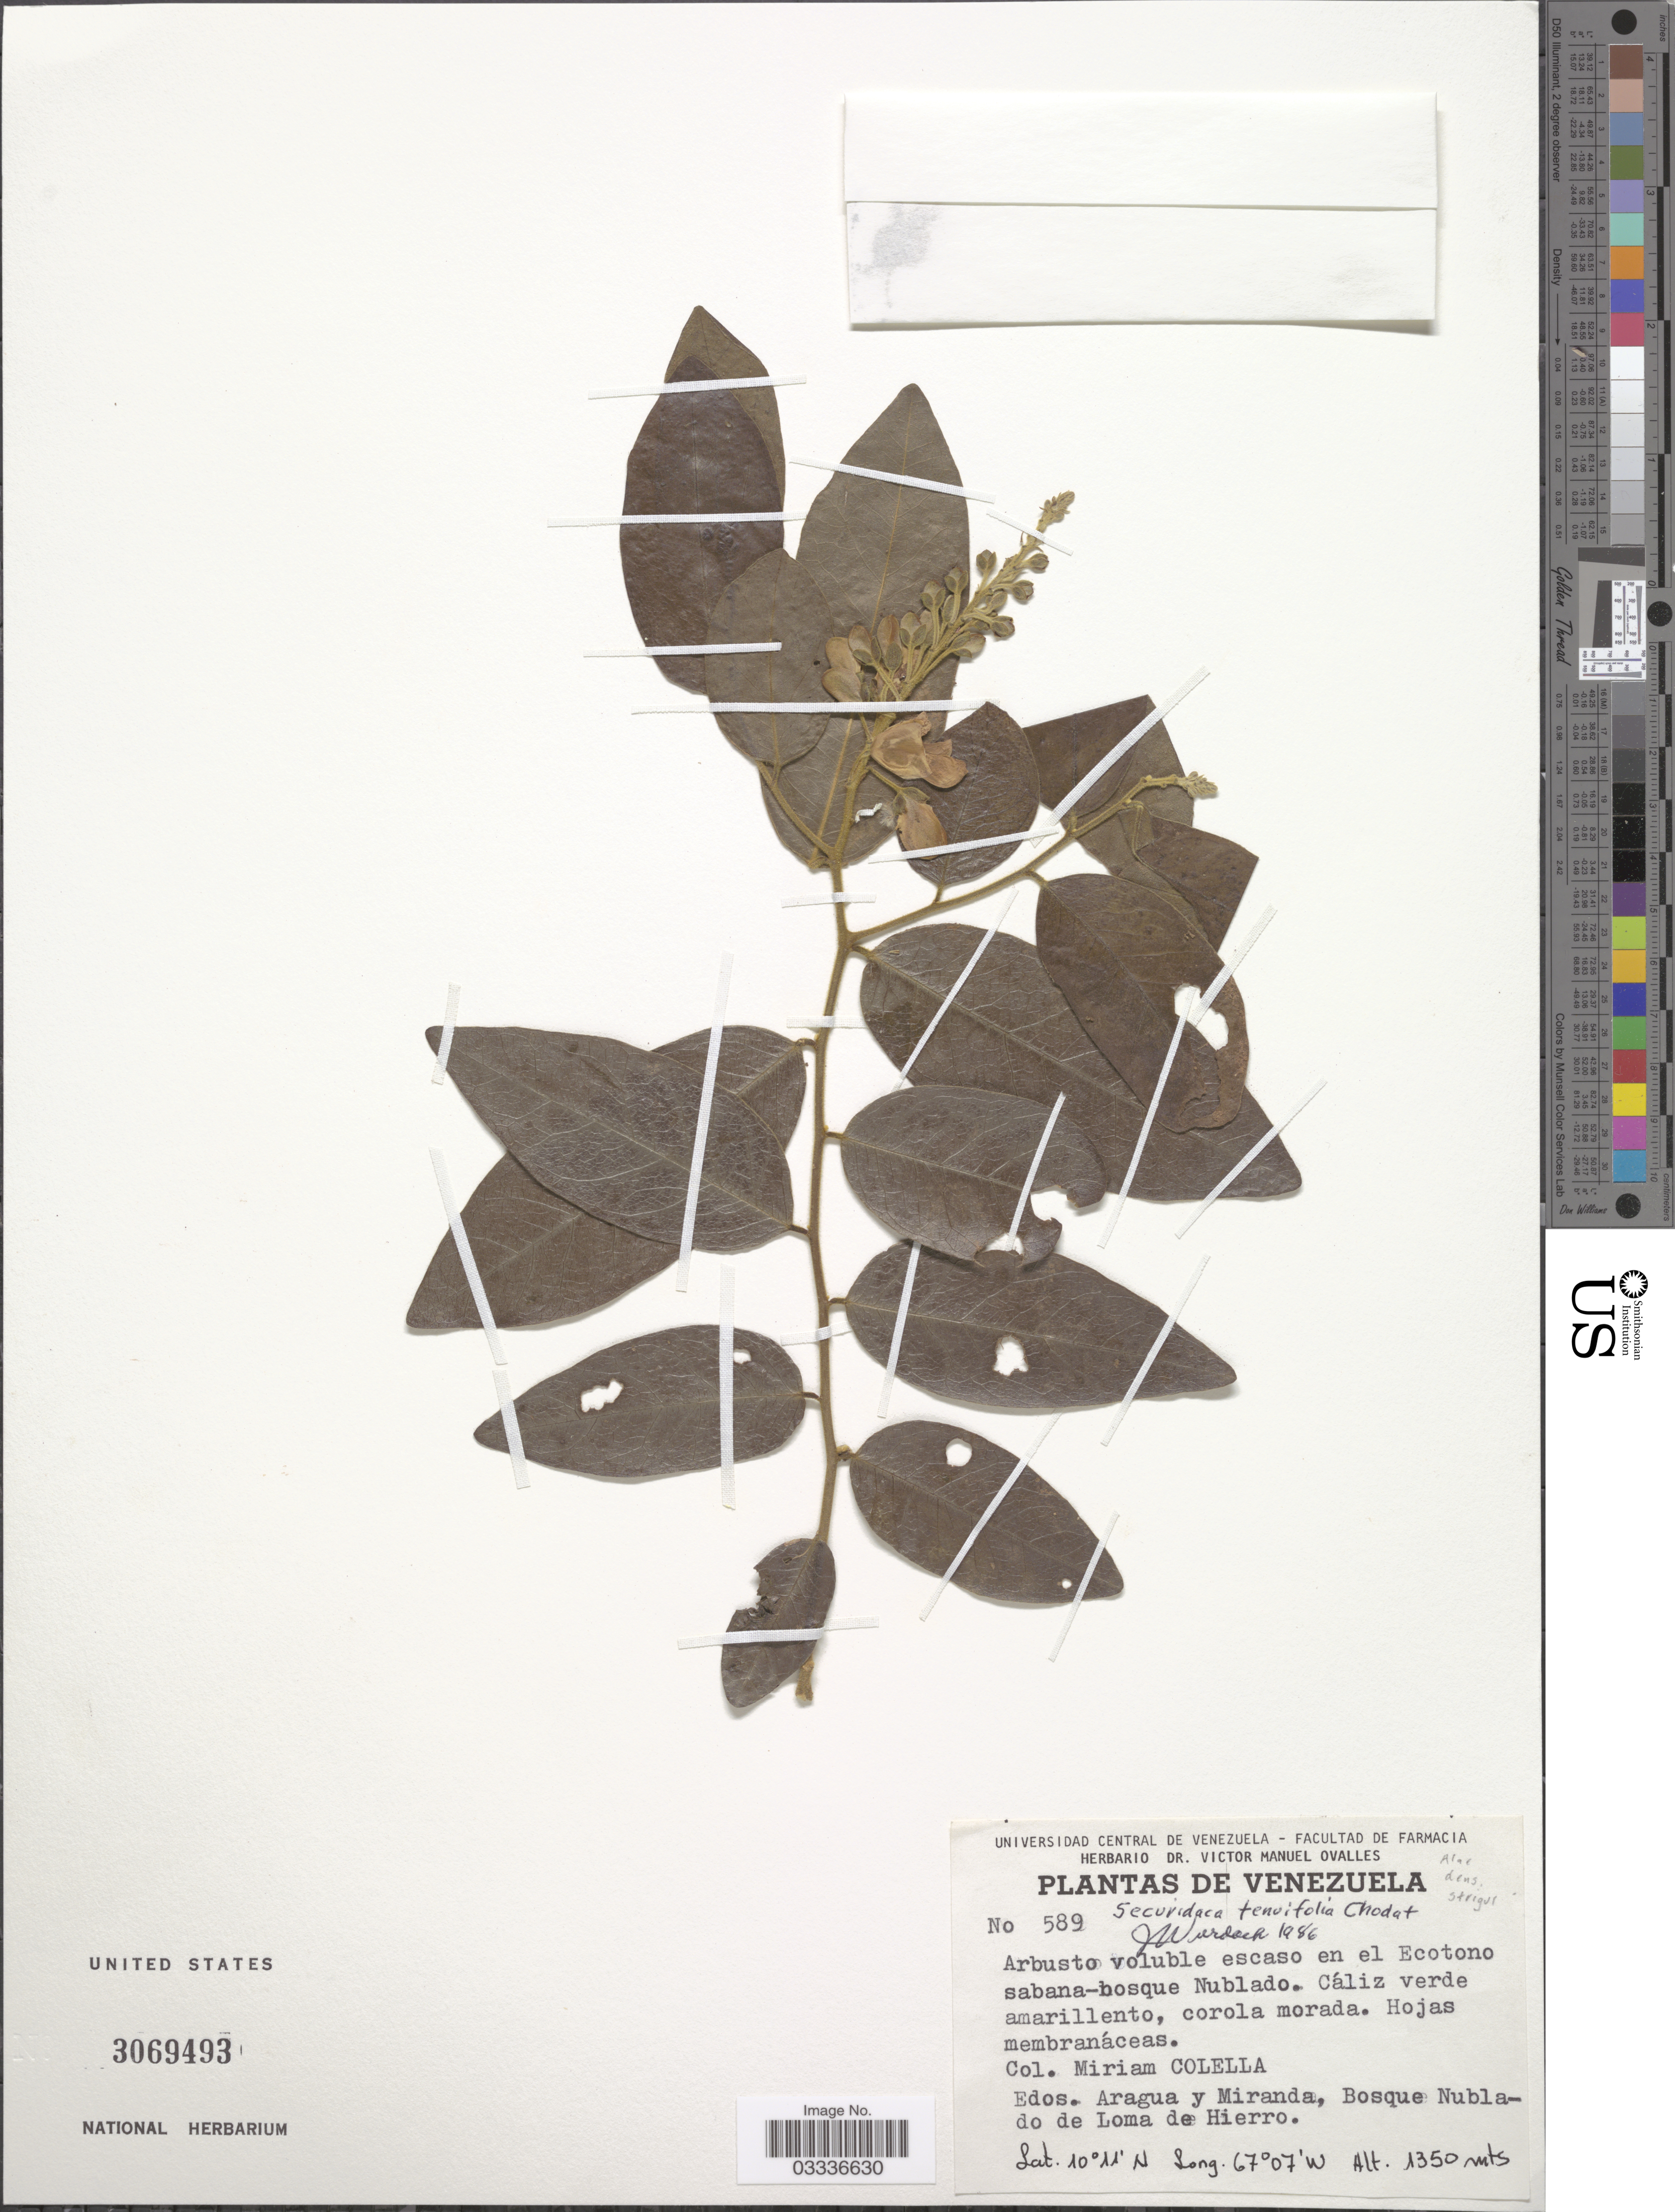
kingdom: Plantae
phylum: Tracheophyta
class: Magnoliopsida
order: Fabales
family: Polygalaceae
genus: Securidaca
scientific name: Securidaca tenuifolia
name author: Chodat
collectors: M. Colella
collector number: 589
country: Venezuela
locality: Edos. Aragua y Miranda, Bosque Nublado de Loma de Hierro.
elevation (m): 1350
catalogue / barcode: US 3069493